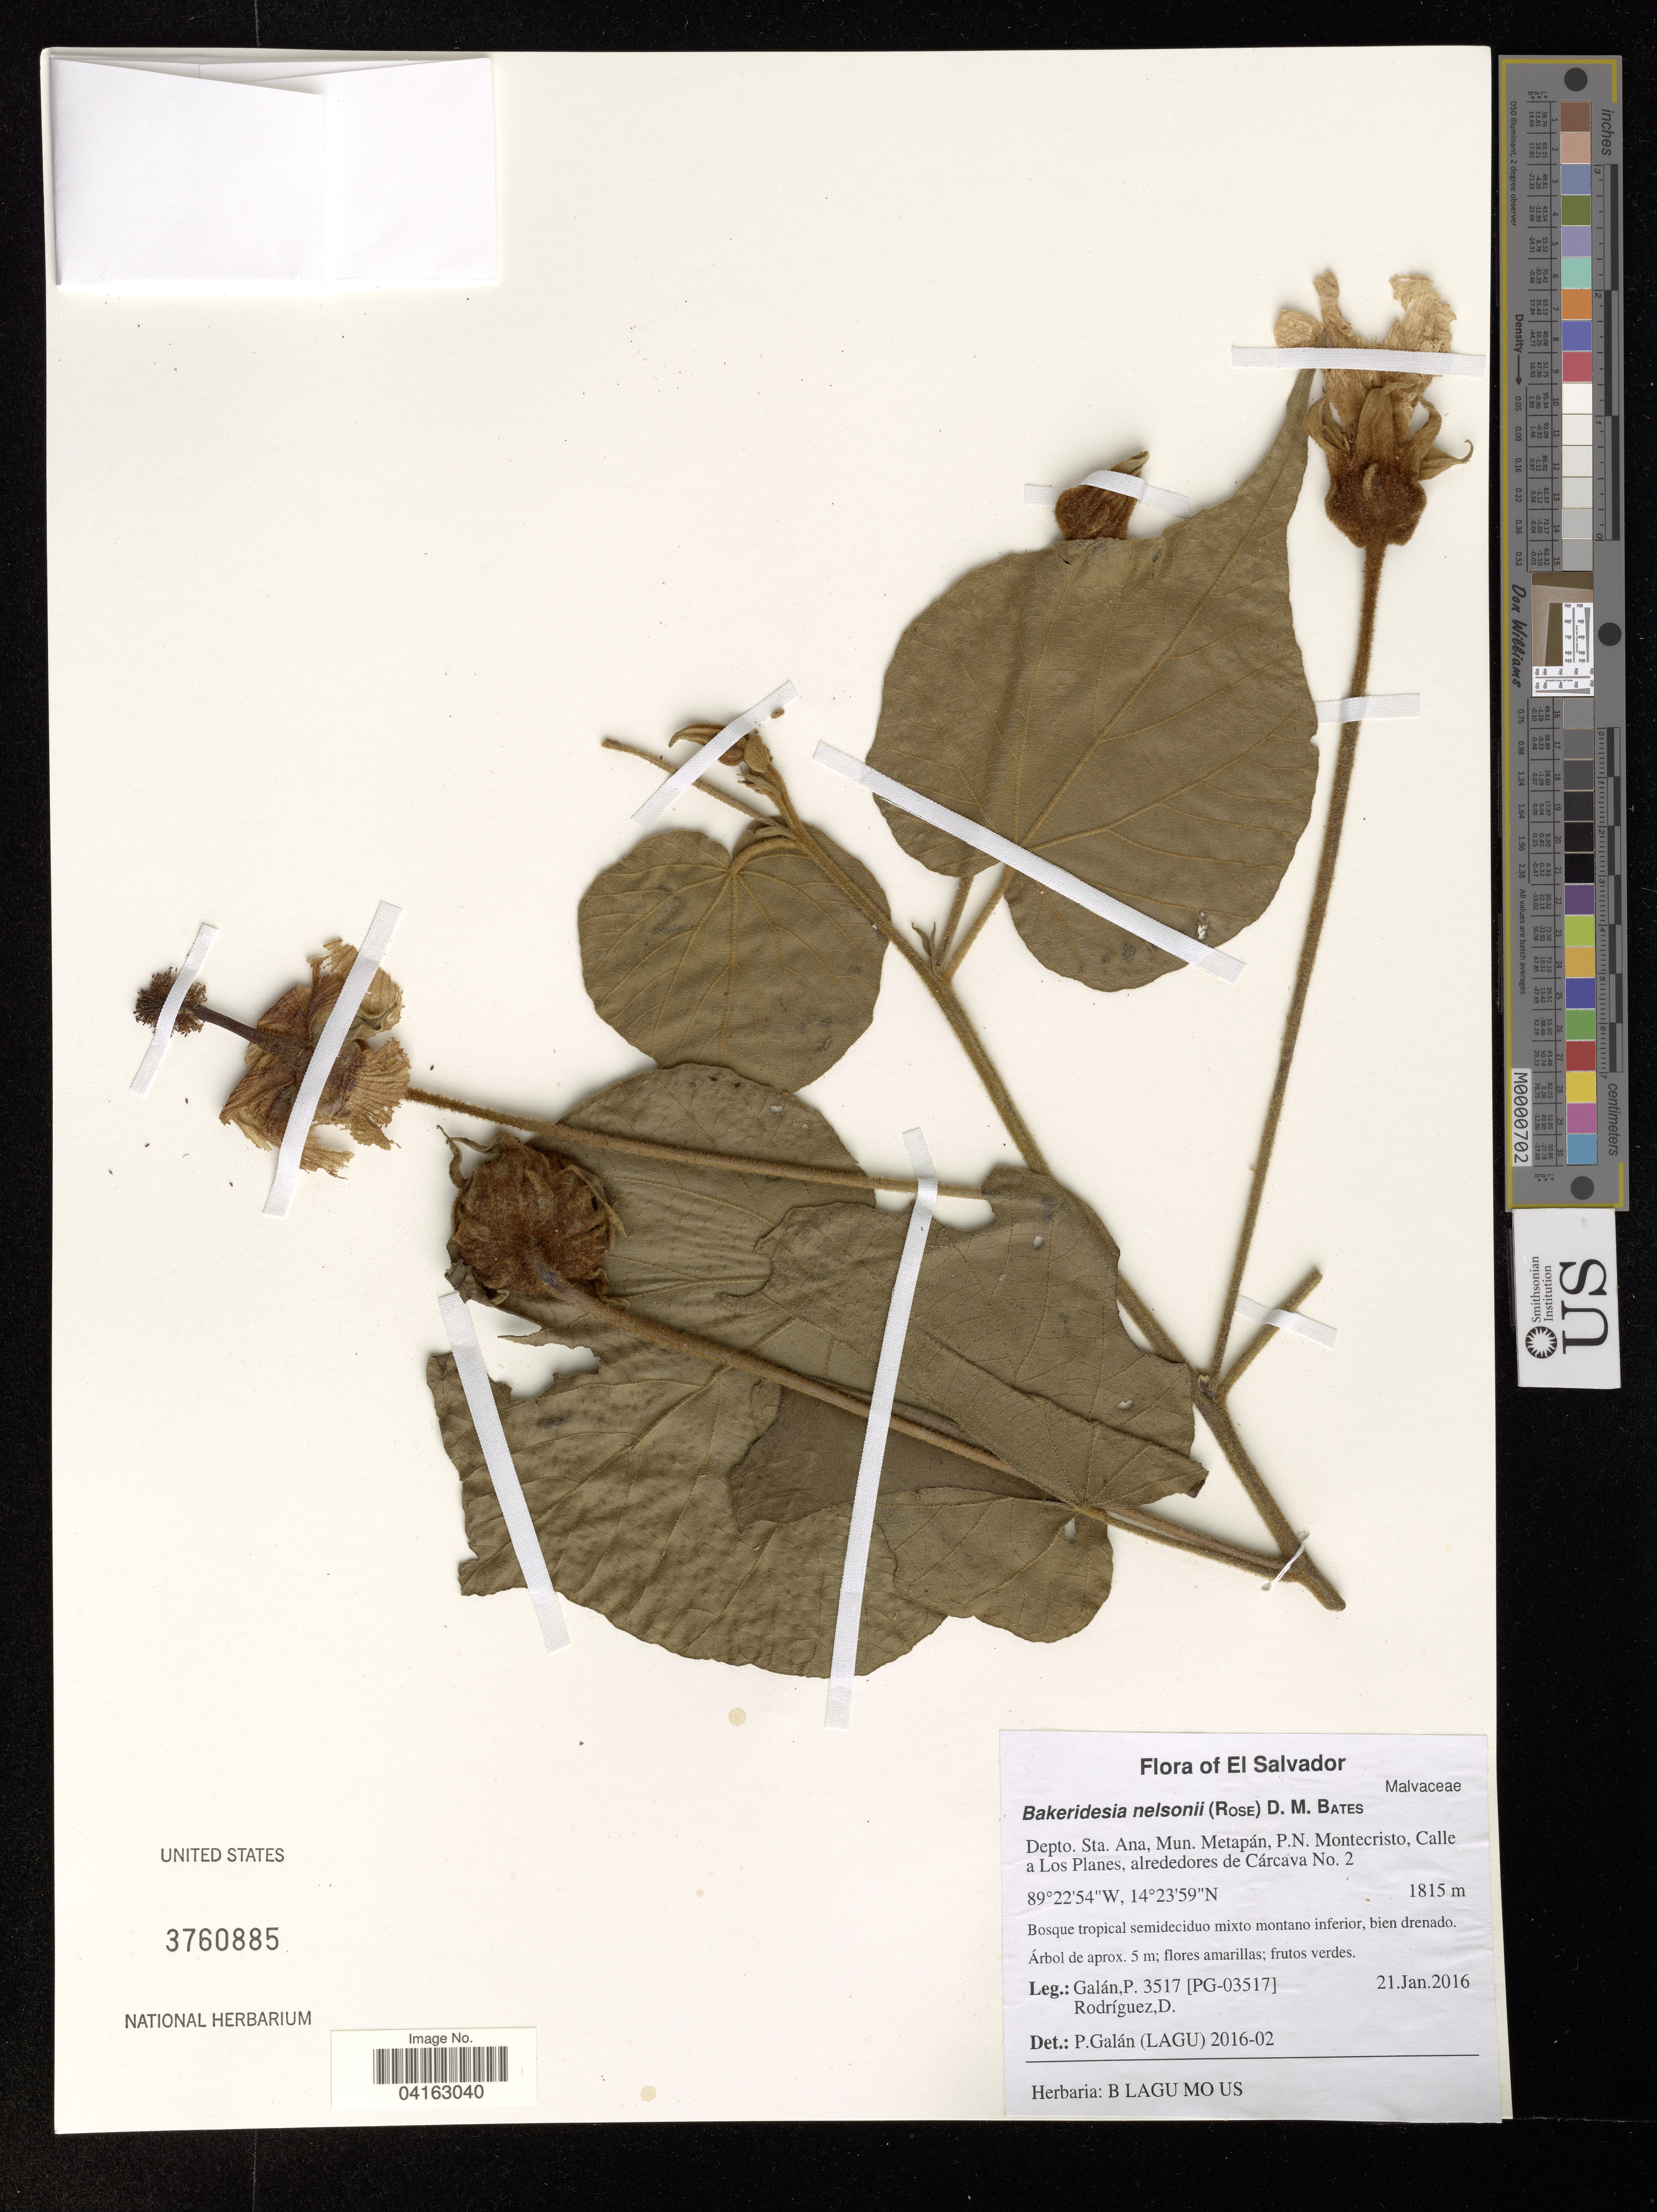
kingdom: Plantae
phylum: Tracheophyta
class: Magnoliopsida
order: Malvales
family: Malvaceae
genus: Bakeridesia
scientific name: Bakeridesia nelsonii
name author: (Rose) D.M. Bates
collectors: P. Galan & D. Rodriguez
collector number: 3517/[PG-03517]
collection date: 2016-01-21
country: El Salvador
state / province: Santa Ana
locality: Depto. Sta. Ana, Mun. Metapán, P.N. Montecristo, Calle a Los Planes, alrededores de Cárcava No. 2.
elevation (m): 1815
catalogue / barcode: US 3760885